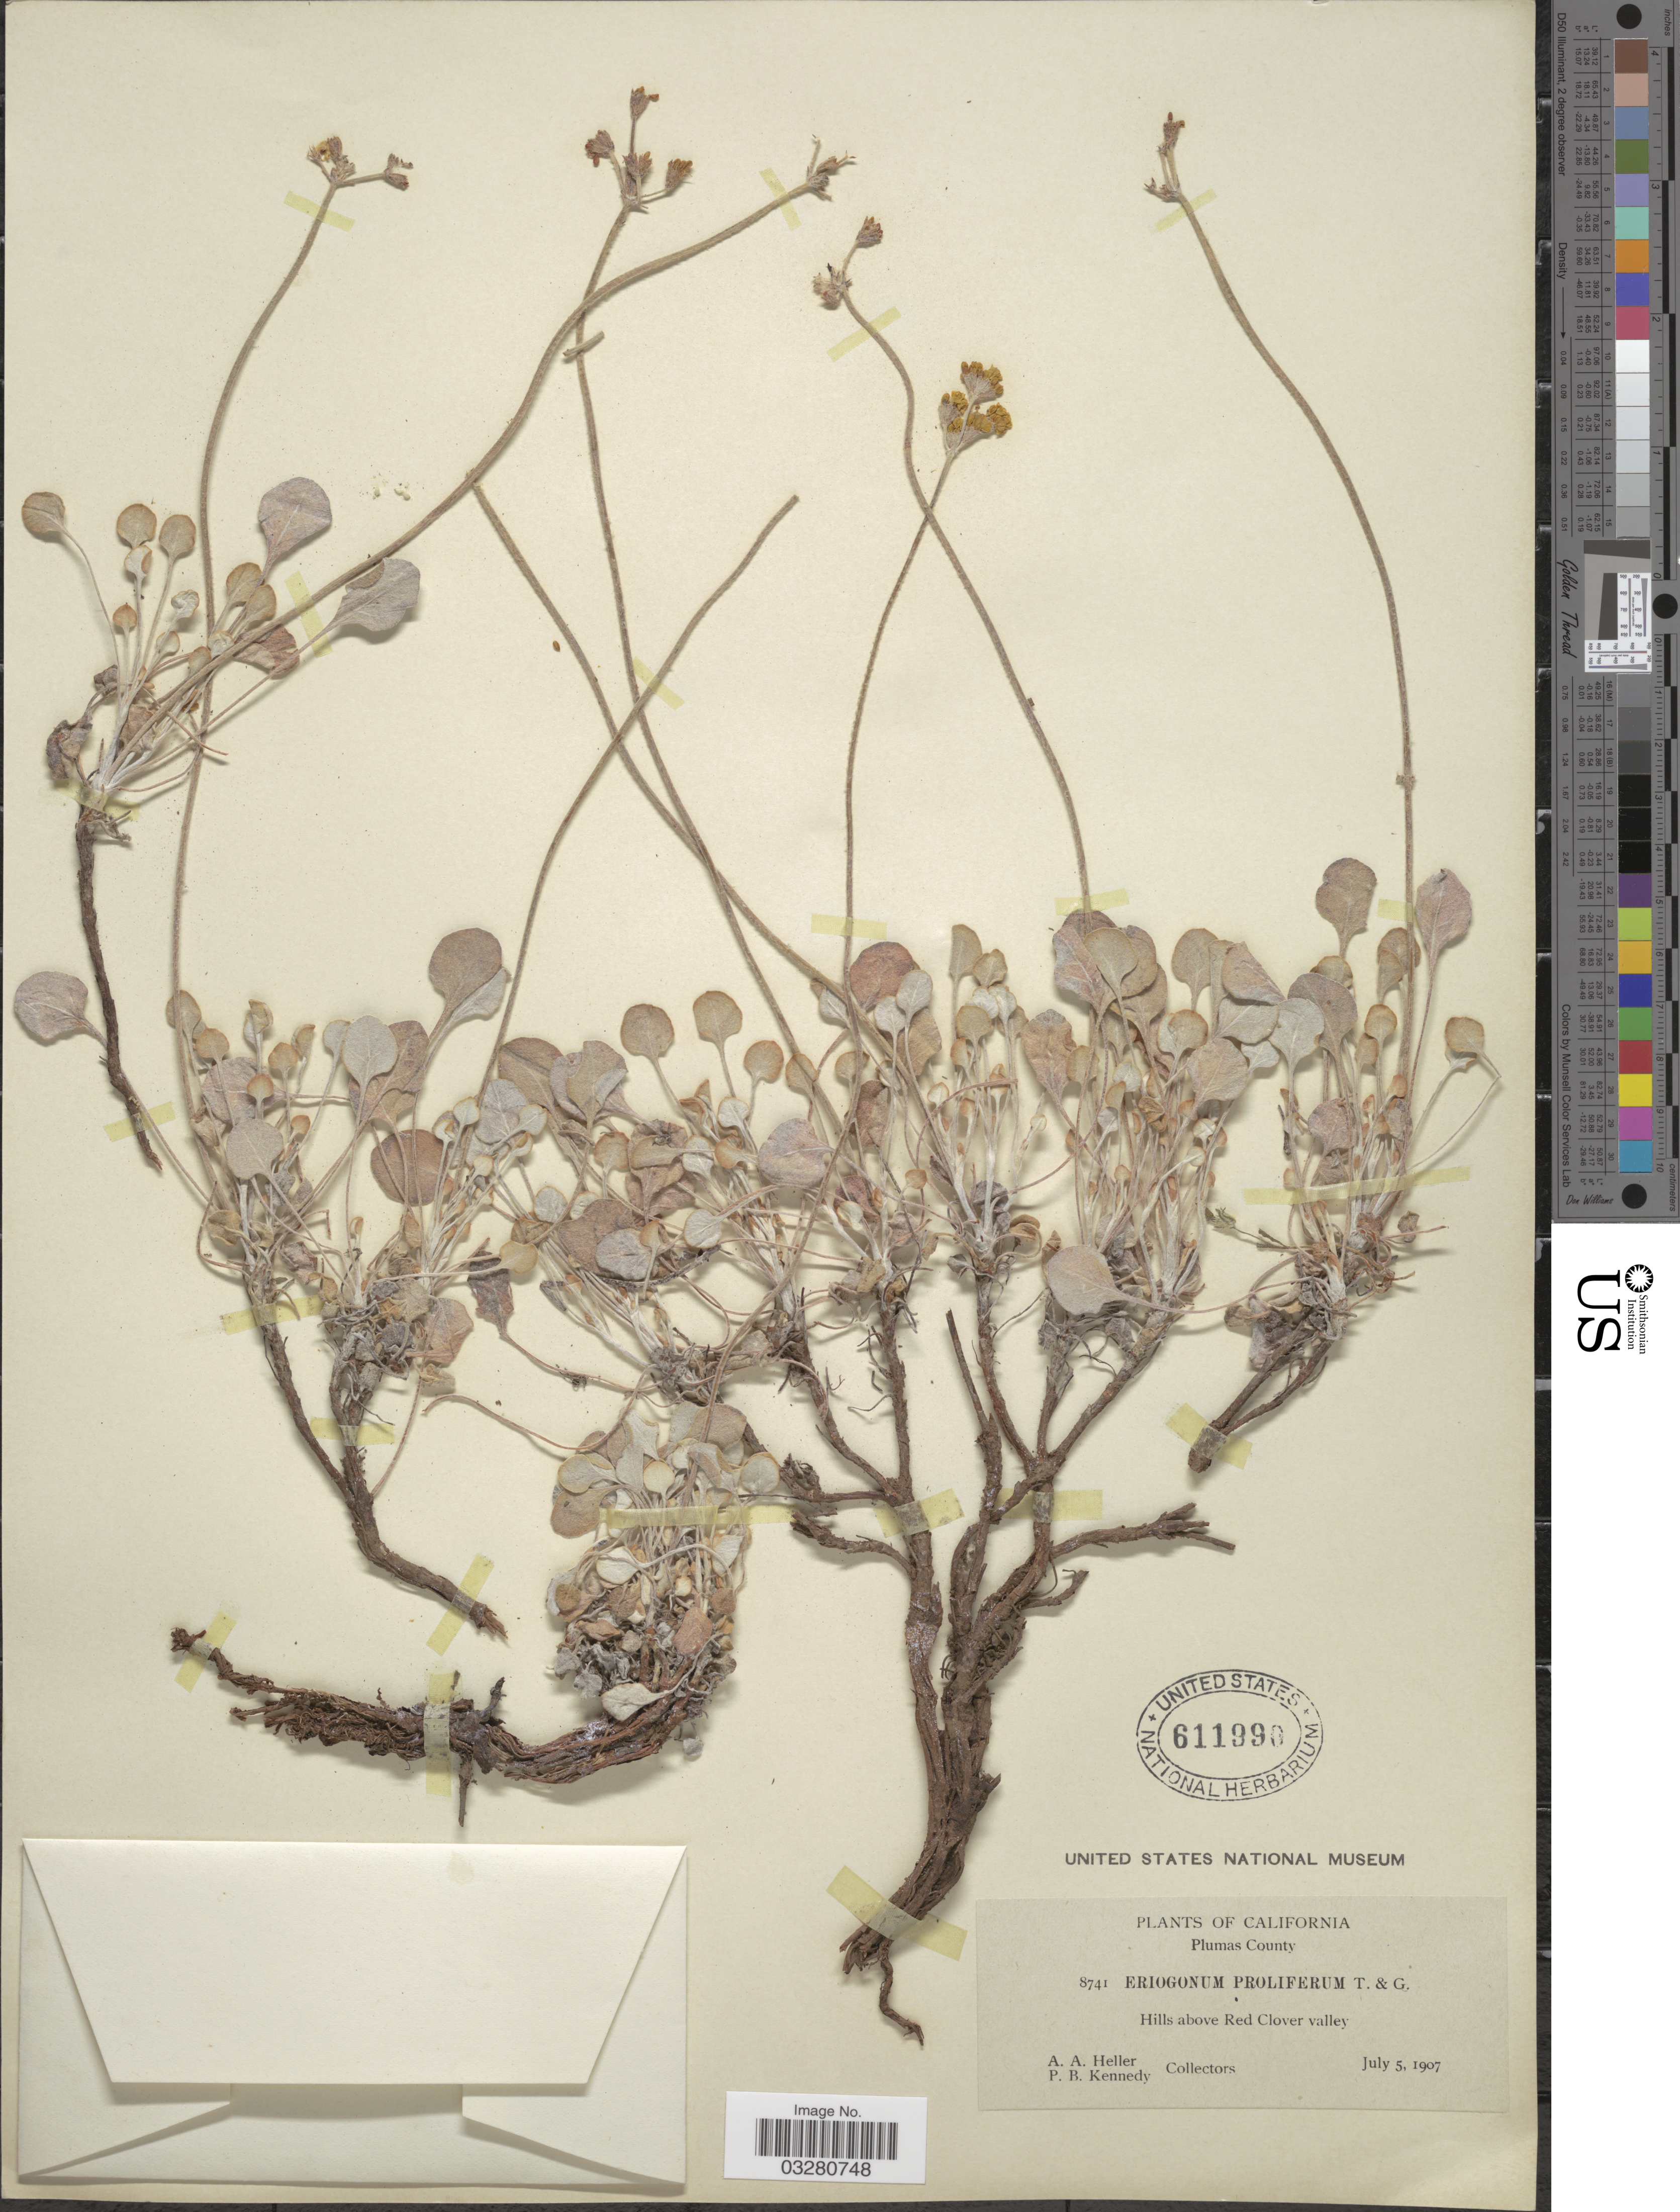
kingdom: Plantae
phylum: Tracheophyta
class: Magnoliopsida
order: Caryophyllales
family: Polygonaceae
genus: Eriogonum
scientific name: Eriogonum strictum subsp. anserinum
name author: (Greene) Munz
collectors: A. A. Heller & P. B. Kennedy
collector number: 8741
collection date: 1907-07-05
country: United States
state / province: California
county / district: Plumas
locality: Plumas County. Hills above Red Clover valley.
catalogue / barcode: US 611990